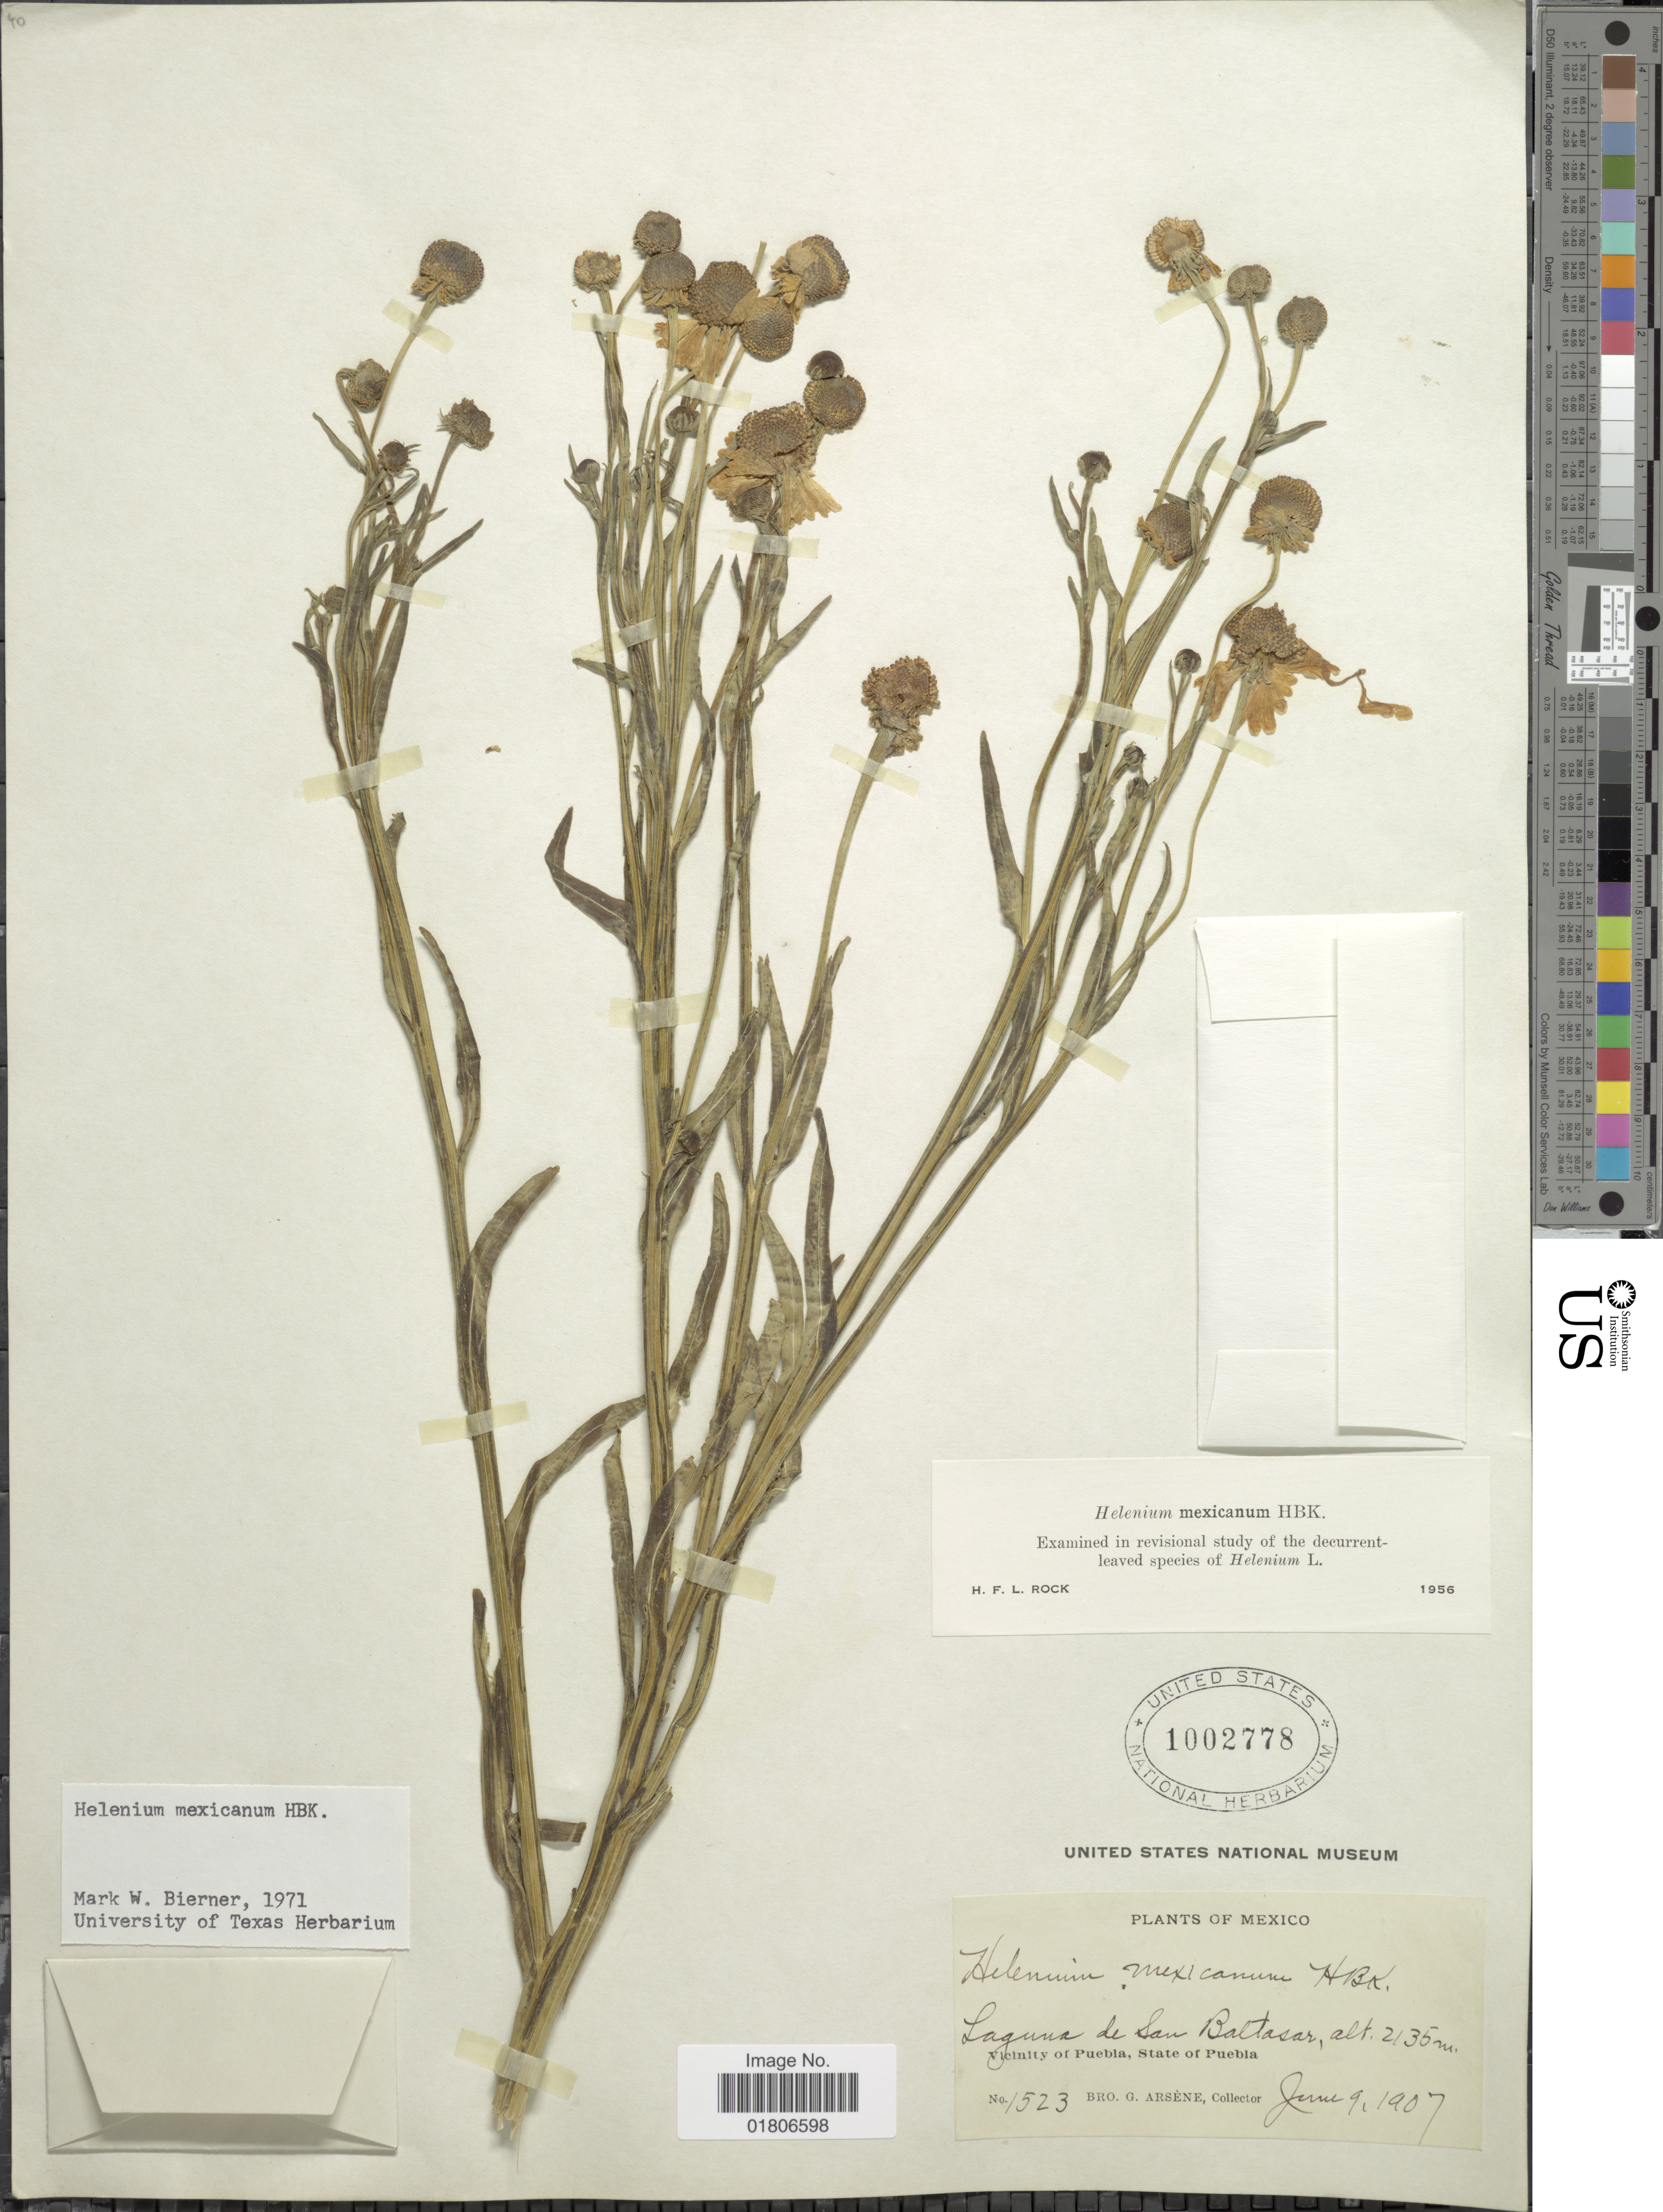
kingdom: Plantae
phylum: Tracheophyta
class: Magnoliopsida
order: Asterales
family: Asteraceae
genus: Helenium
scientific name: Helenium mexicanum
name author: Kunth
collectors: Bro. G. Arsène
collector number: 1523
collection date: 1907-06-09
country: Mexico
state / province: Puebla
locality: Laguna de San Baltasar. Vicinity of Puebla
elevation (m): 2135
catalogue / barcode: US 1002778